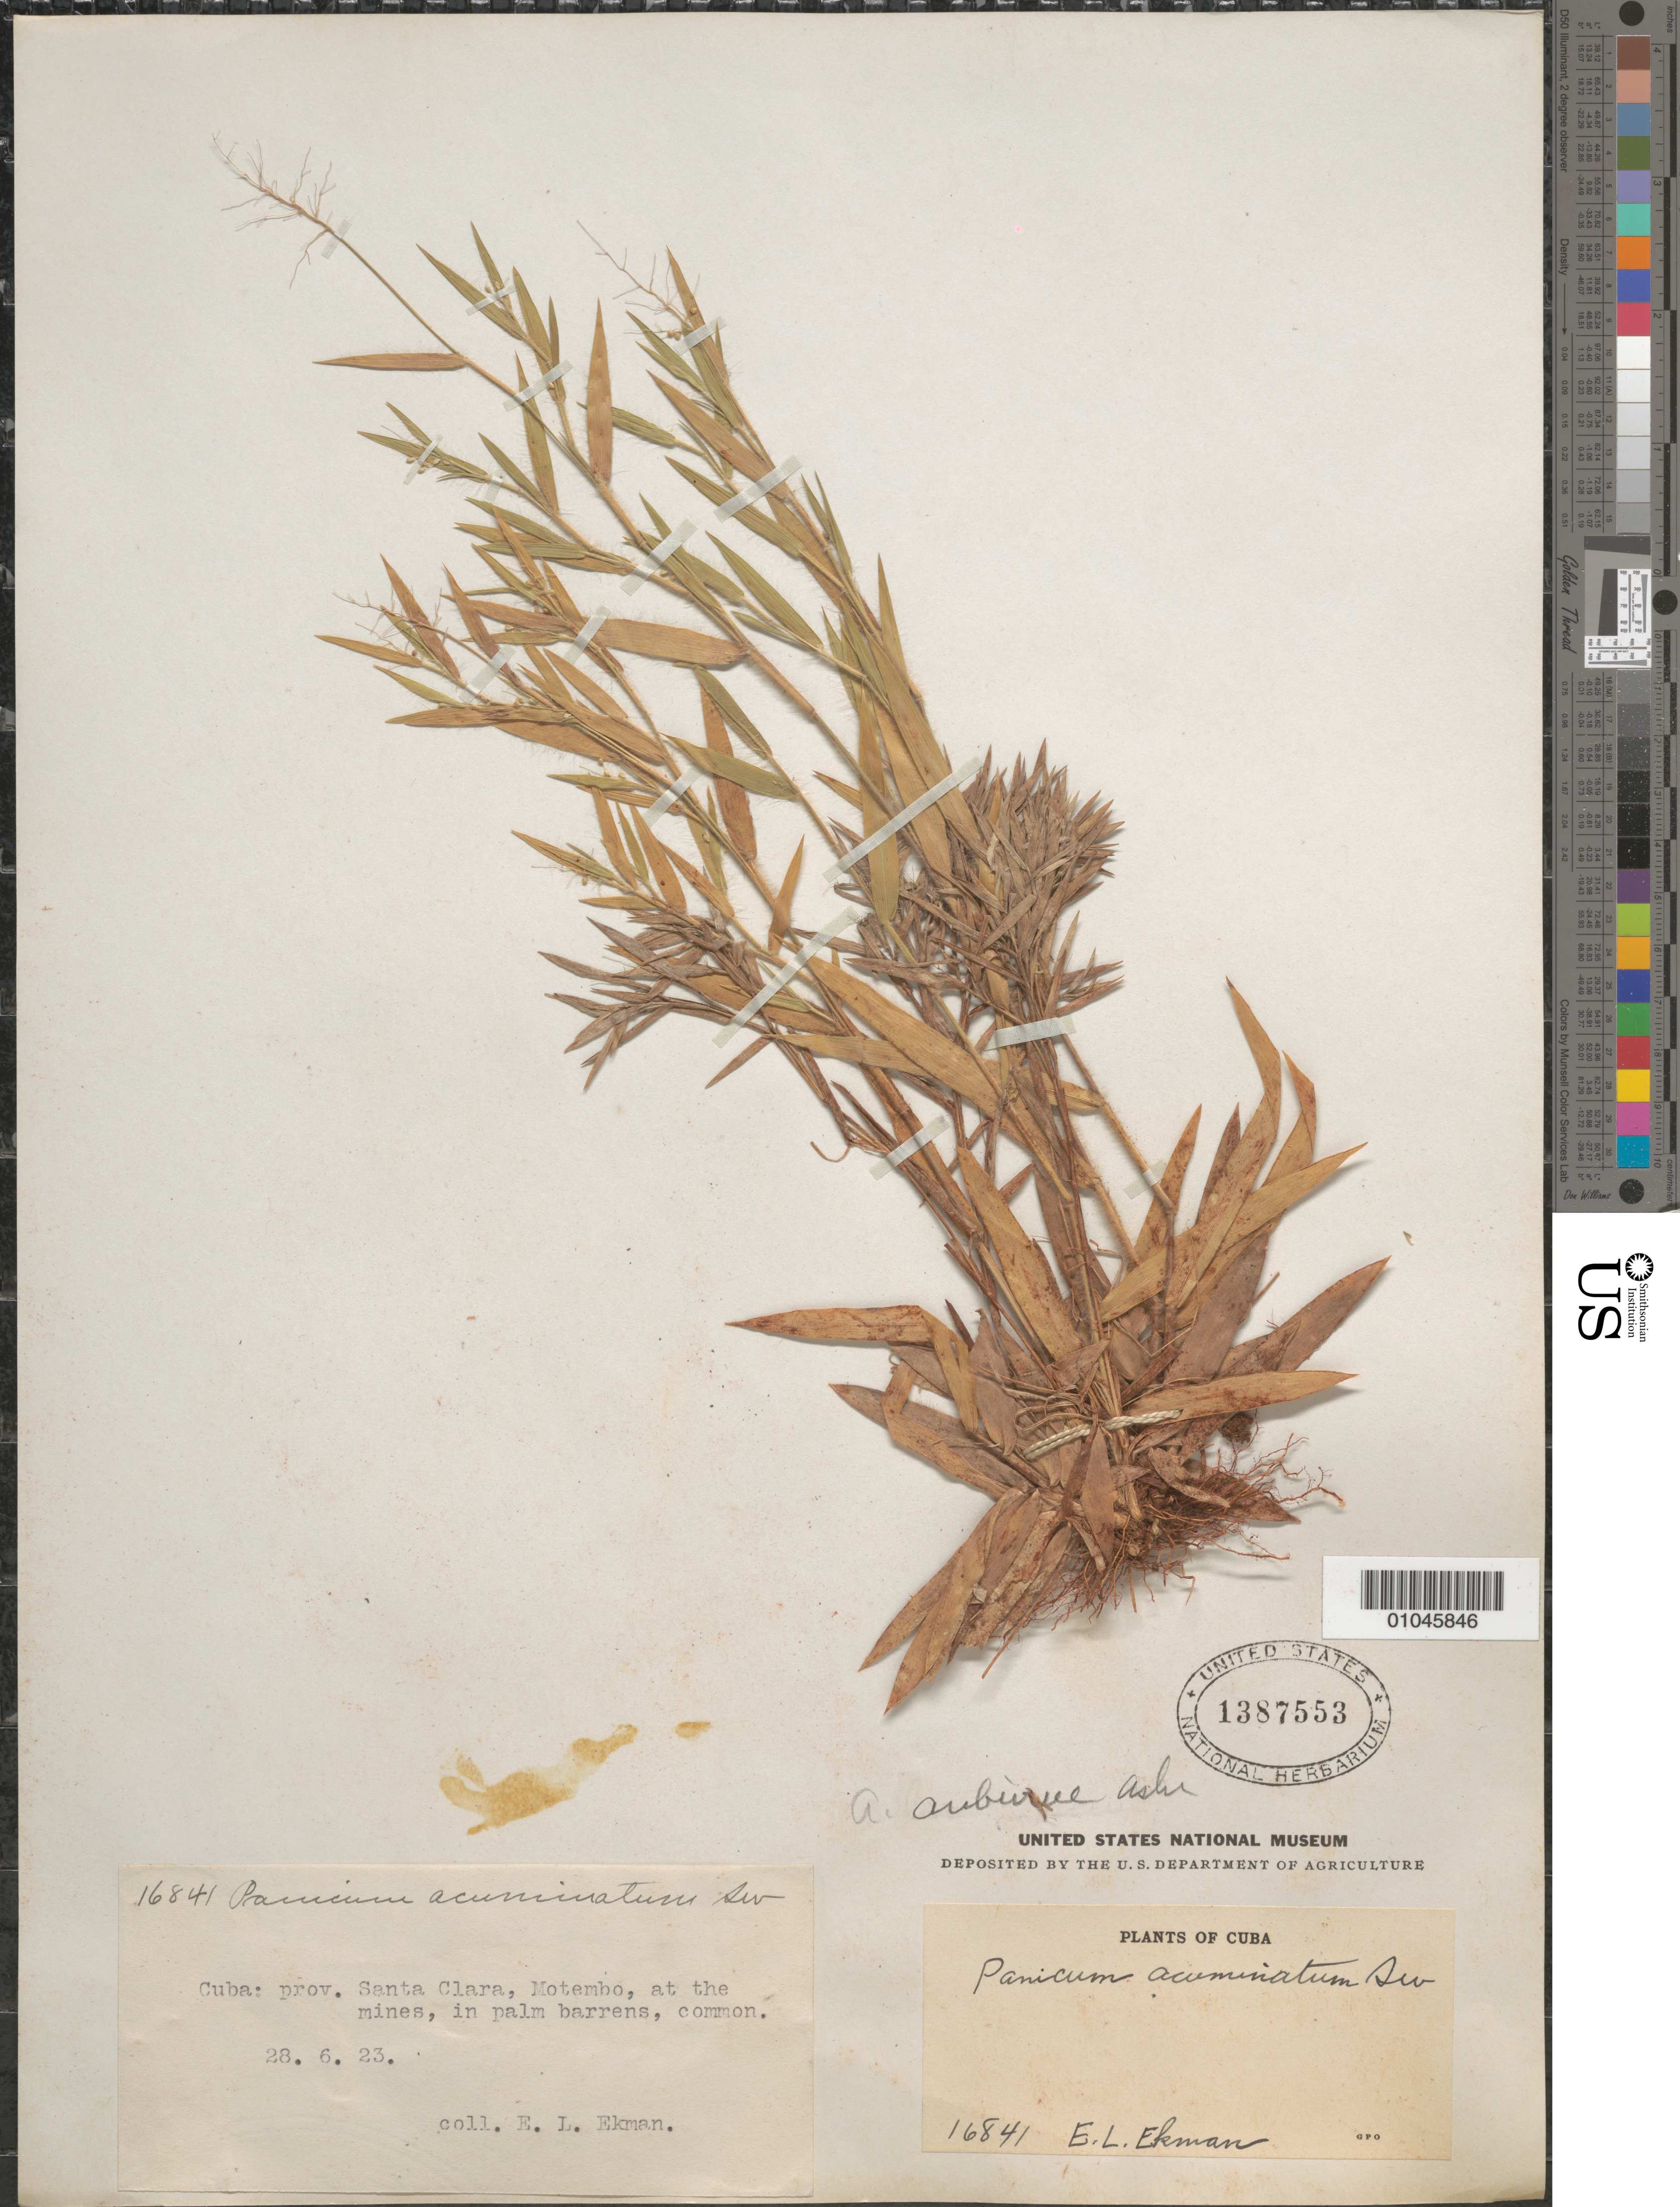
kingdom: Plantae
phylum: Tracheophyta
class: Liliopsida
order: Poales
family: Poaceae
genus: Panicum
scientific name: Panicum auburne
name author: Ashe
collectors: E. L. Ekman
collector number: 16841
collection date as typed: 28 Jun 1923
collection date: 1923-06-28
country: Cuba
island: Cuba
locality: Santa Clara, Motembo, at the mines, in palm barrens, common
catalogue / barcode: US 1387553